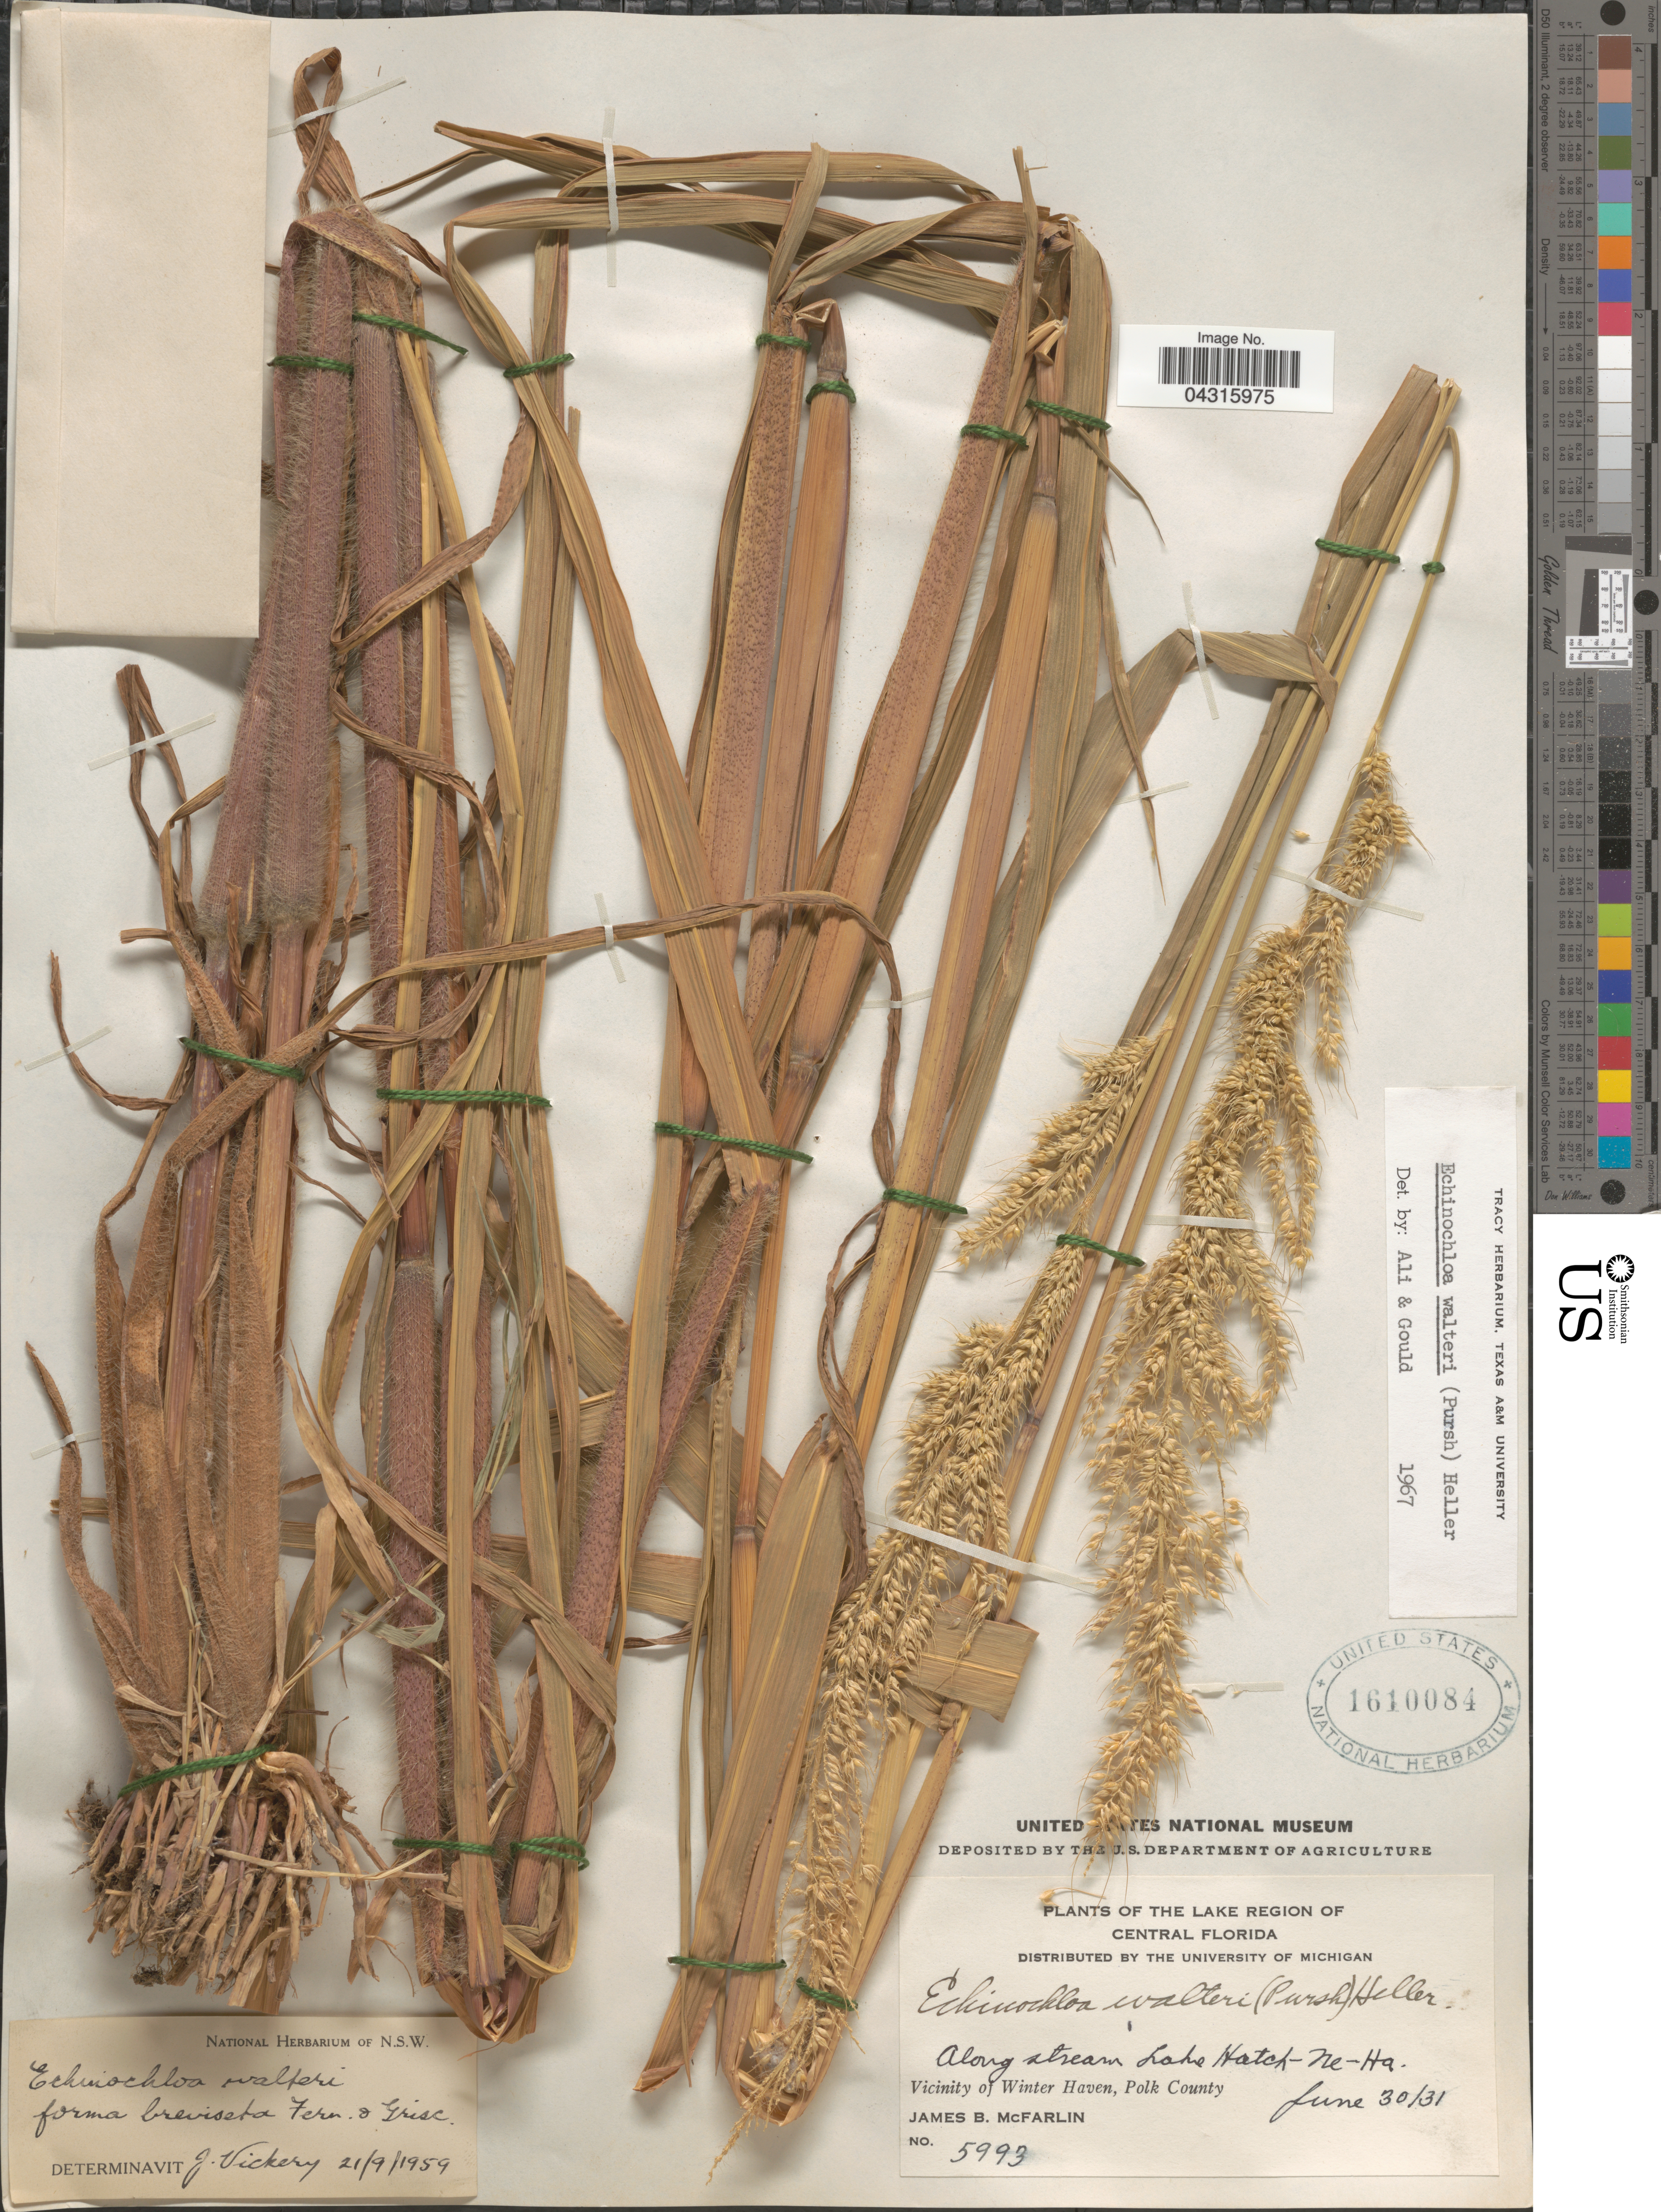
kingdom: Plantae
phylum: Tracheophyta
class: Liliopsida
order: Poales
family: Poaceae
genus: Echinochloa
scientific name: Echinochloa walteri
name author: (Pursh) A. Heller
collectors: J. McFarlin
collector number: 5993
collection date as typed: Transcribed d/m/y: 30/6/31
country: United States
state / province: Florida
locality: The Lake Region of Central Florida. Along stream Lake Hatch-Ne-Ha. Vicinity of Winter Haven, Polk County.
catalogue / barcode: US 1610084